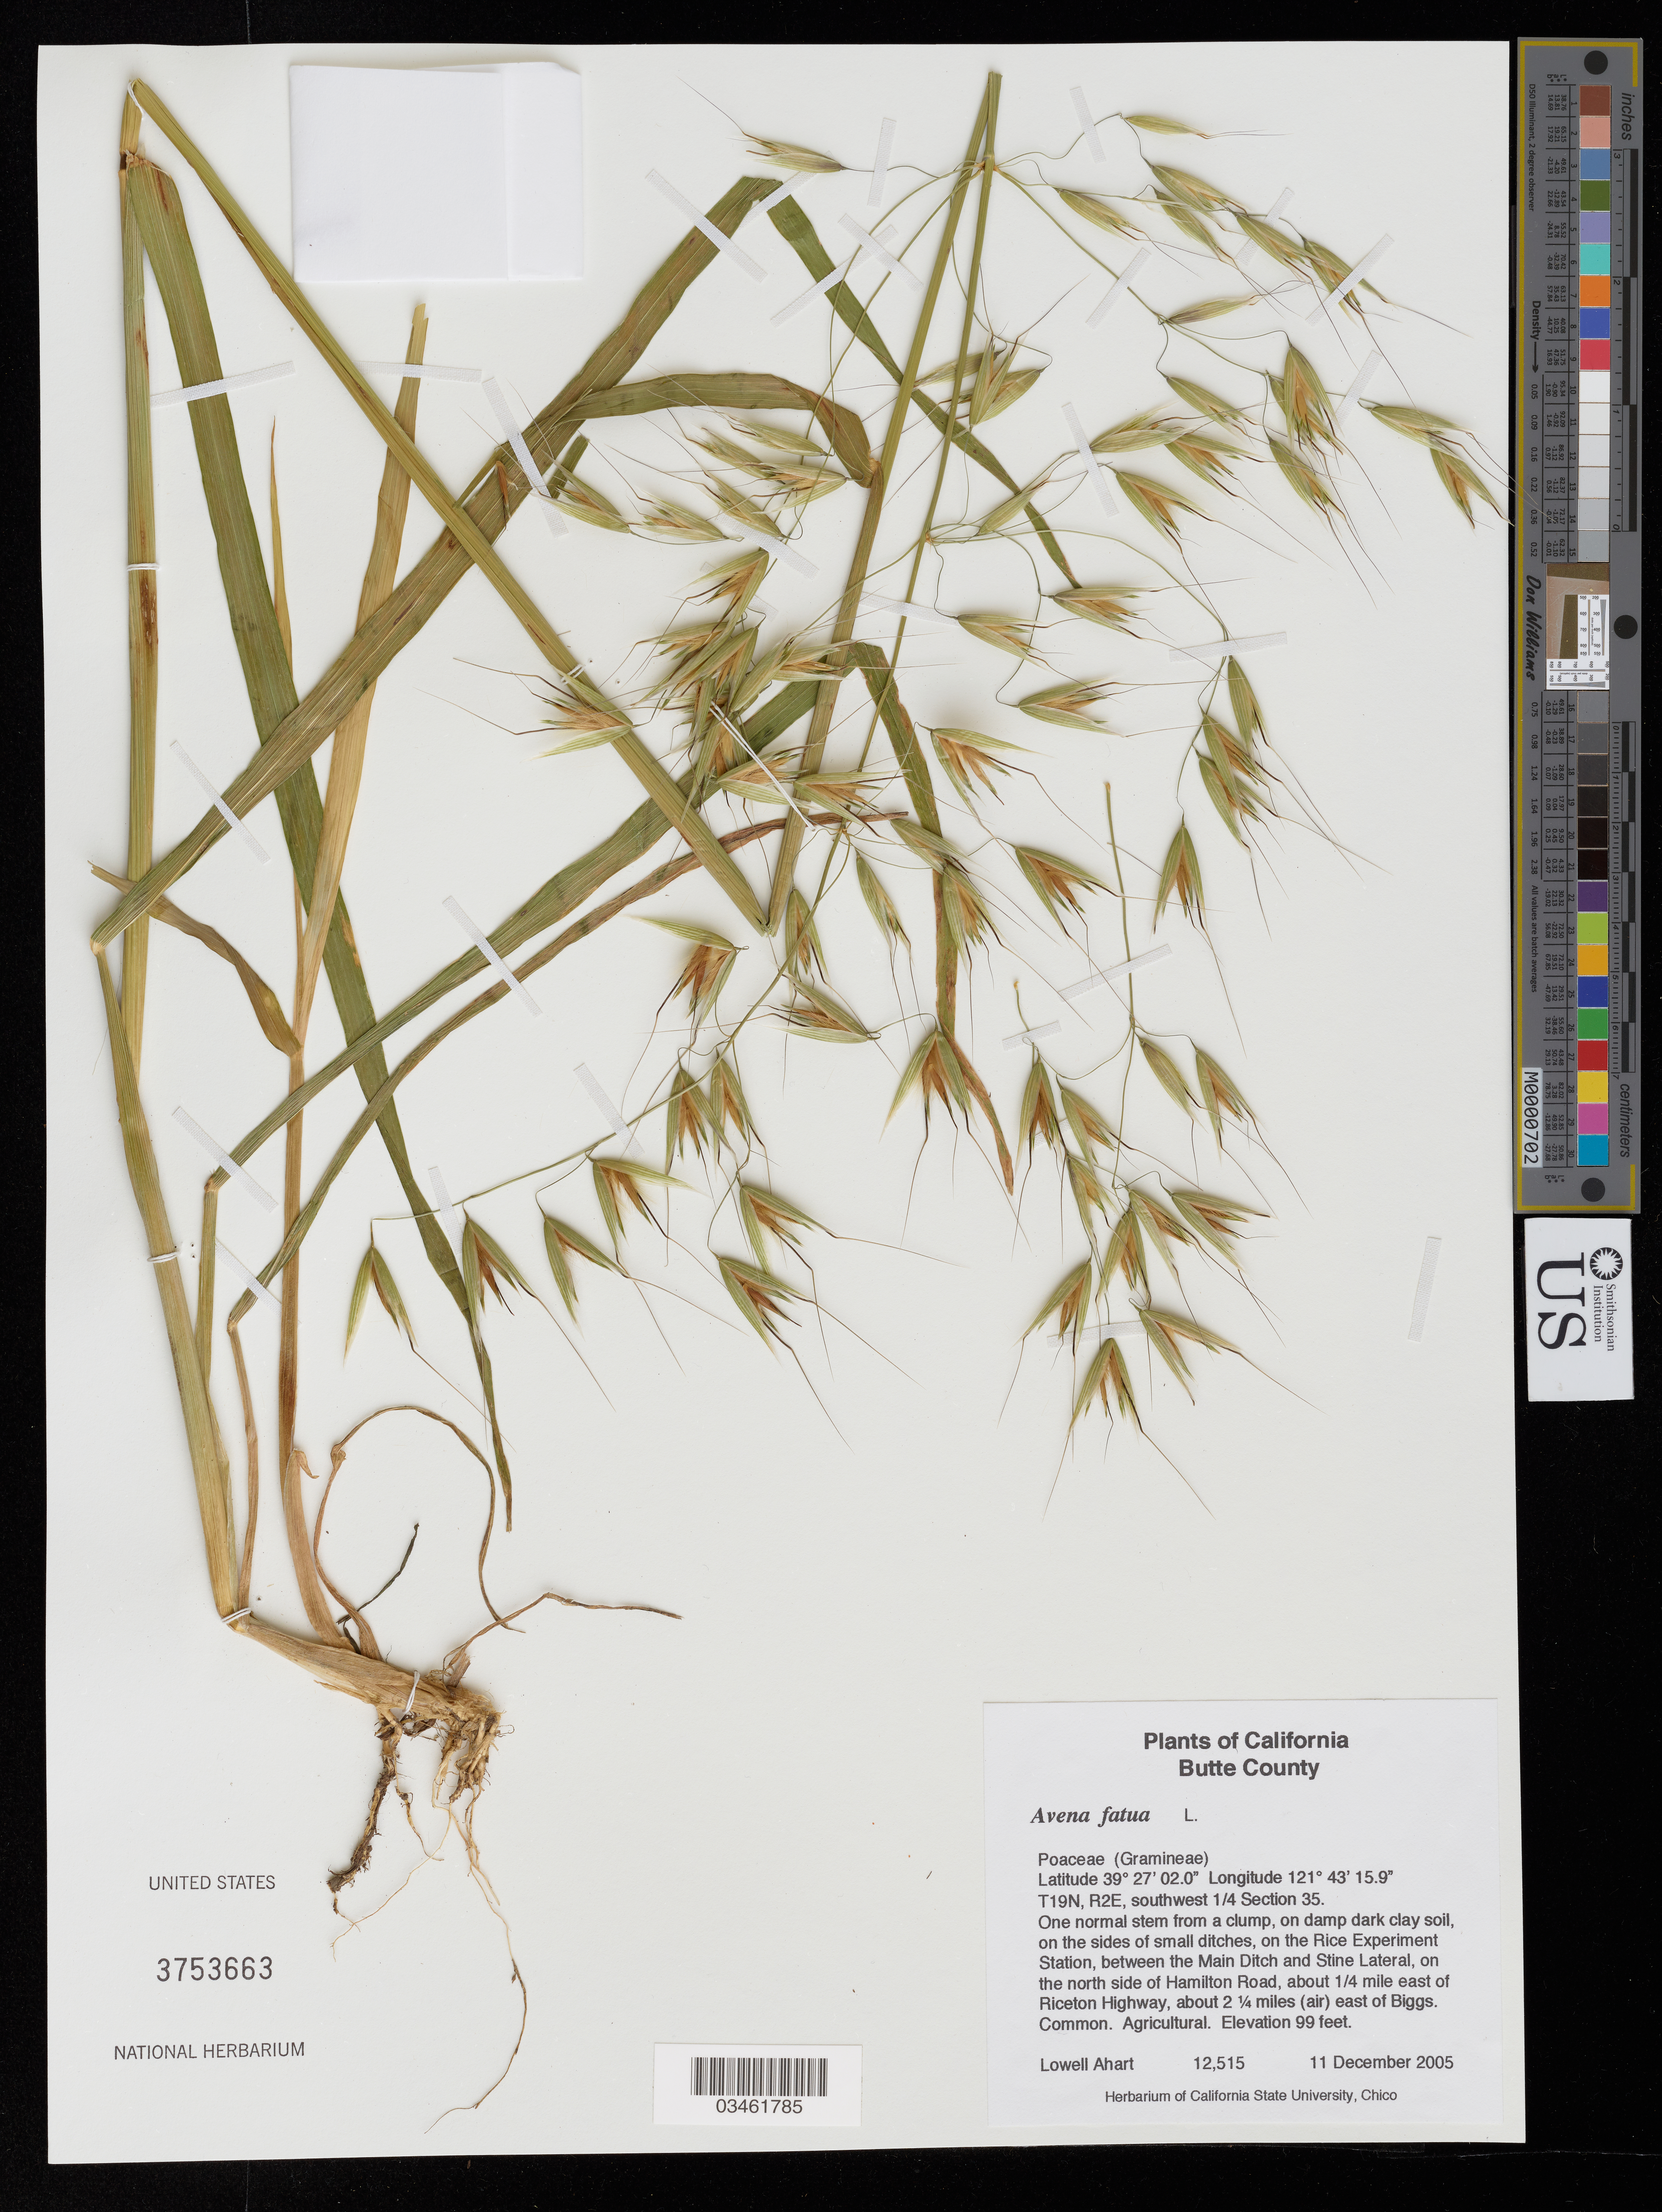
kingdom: Plantae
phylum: Tracheophyta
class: Liliopsida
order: Poales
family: Poaceae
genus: Avena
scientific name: Avena fatua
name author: L.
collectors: L. Ahart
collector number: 12,515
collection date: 2005-12-11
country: United States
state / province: California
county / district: Butte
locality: Butte County. T19N, R2E, southwest ¼ Section 35. One normal stern from a clump, on damp dark clay soil, on the sides of small ditches, on the Rice Experiment Station, between the Main Ditch and Stine Lateral, on the north side of Hamilton Road, about ¼ mile east of Riceton Highway, about 2 ¼ miles (air) east of Biggs.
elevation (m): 30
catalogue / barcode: US 3753663